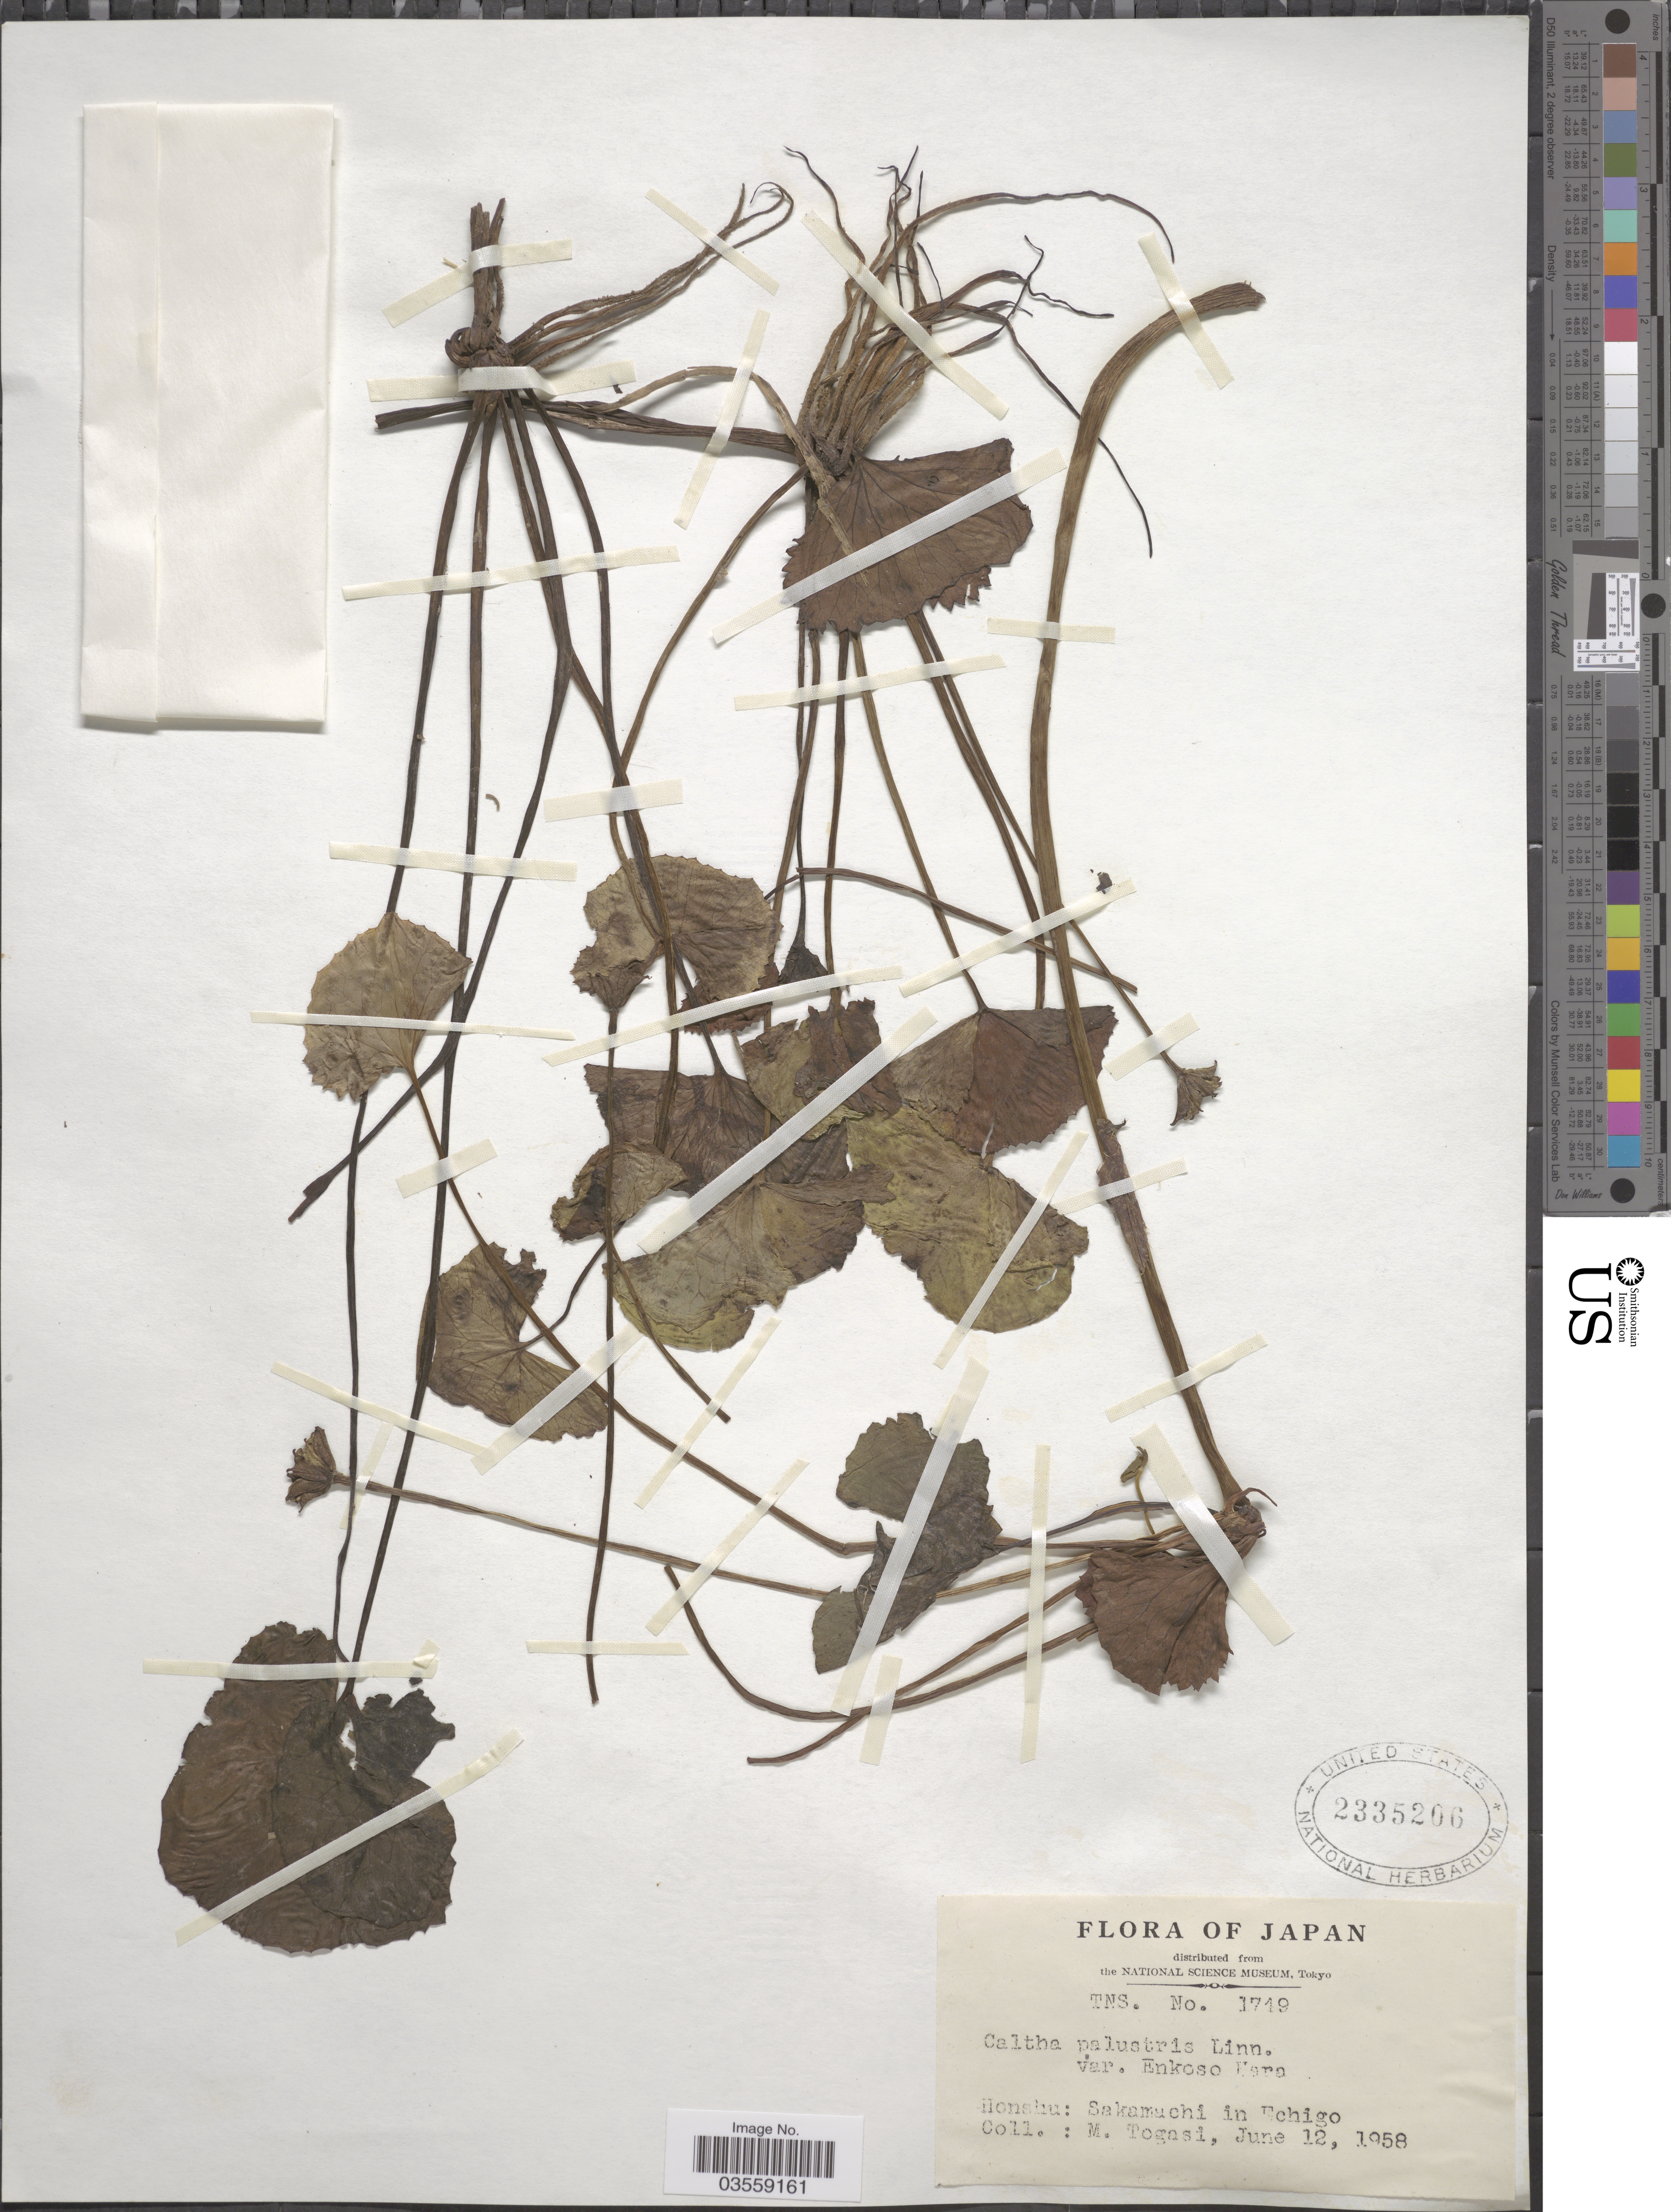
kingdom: Plantae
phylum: Tracheophyta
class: Magnoliopsida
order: Ranunculales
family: Ranunculaceae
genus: Caltha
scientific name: Caltha palustris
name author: L.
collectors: M. Togasi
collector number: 1719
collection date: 1958-06-12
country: Japan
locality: Honshu: Sakamachi in Echigo.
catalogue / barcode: US 2335206